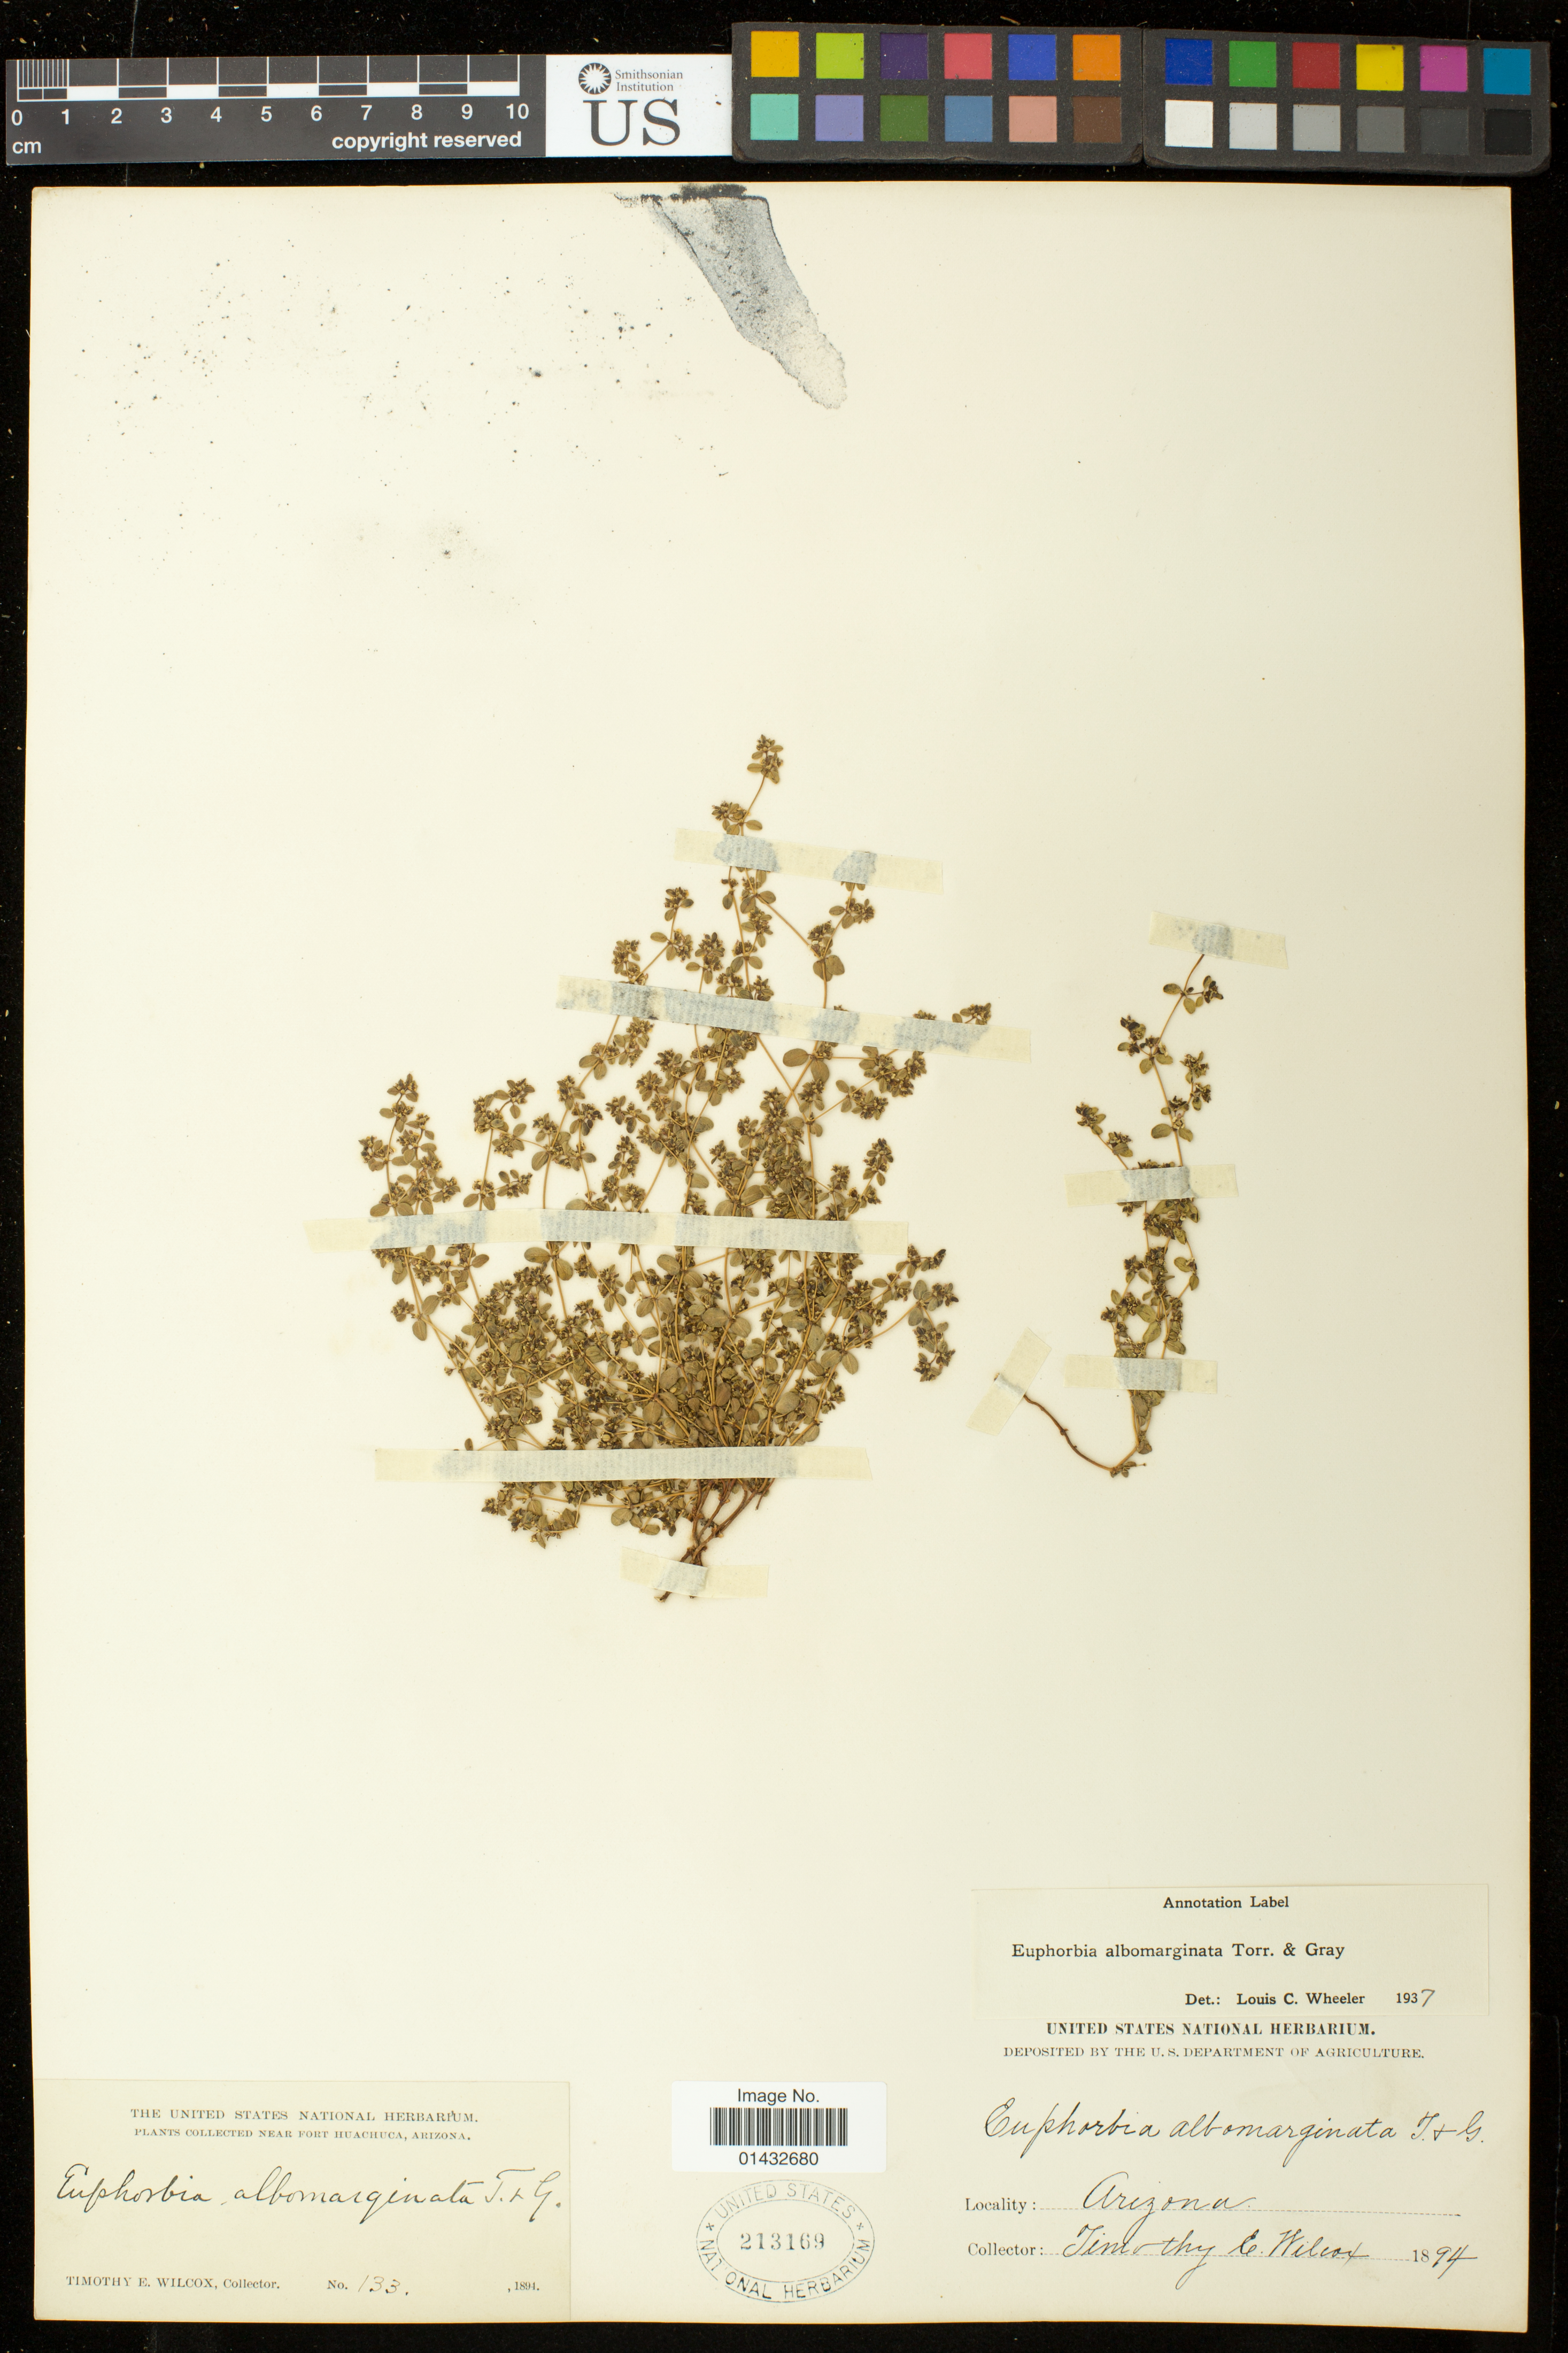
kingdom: Plantae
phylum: Tracheophyta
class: Magnoliopsida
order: Malpighiales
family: Euphorbiaceae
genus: Euphorbia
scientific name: Euphorbia albomarginata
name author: Torr. & A. Gray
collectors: T. E. Wilcox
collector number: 133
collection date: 1894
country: United States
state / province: Arizona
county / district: Cochise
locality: Near Fort Huachuca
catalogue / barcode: US 213169